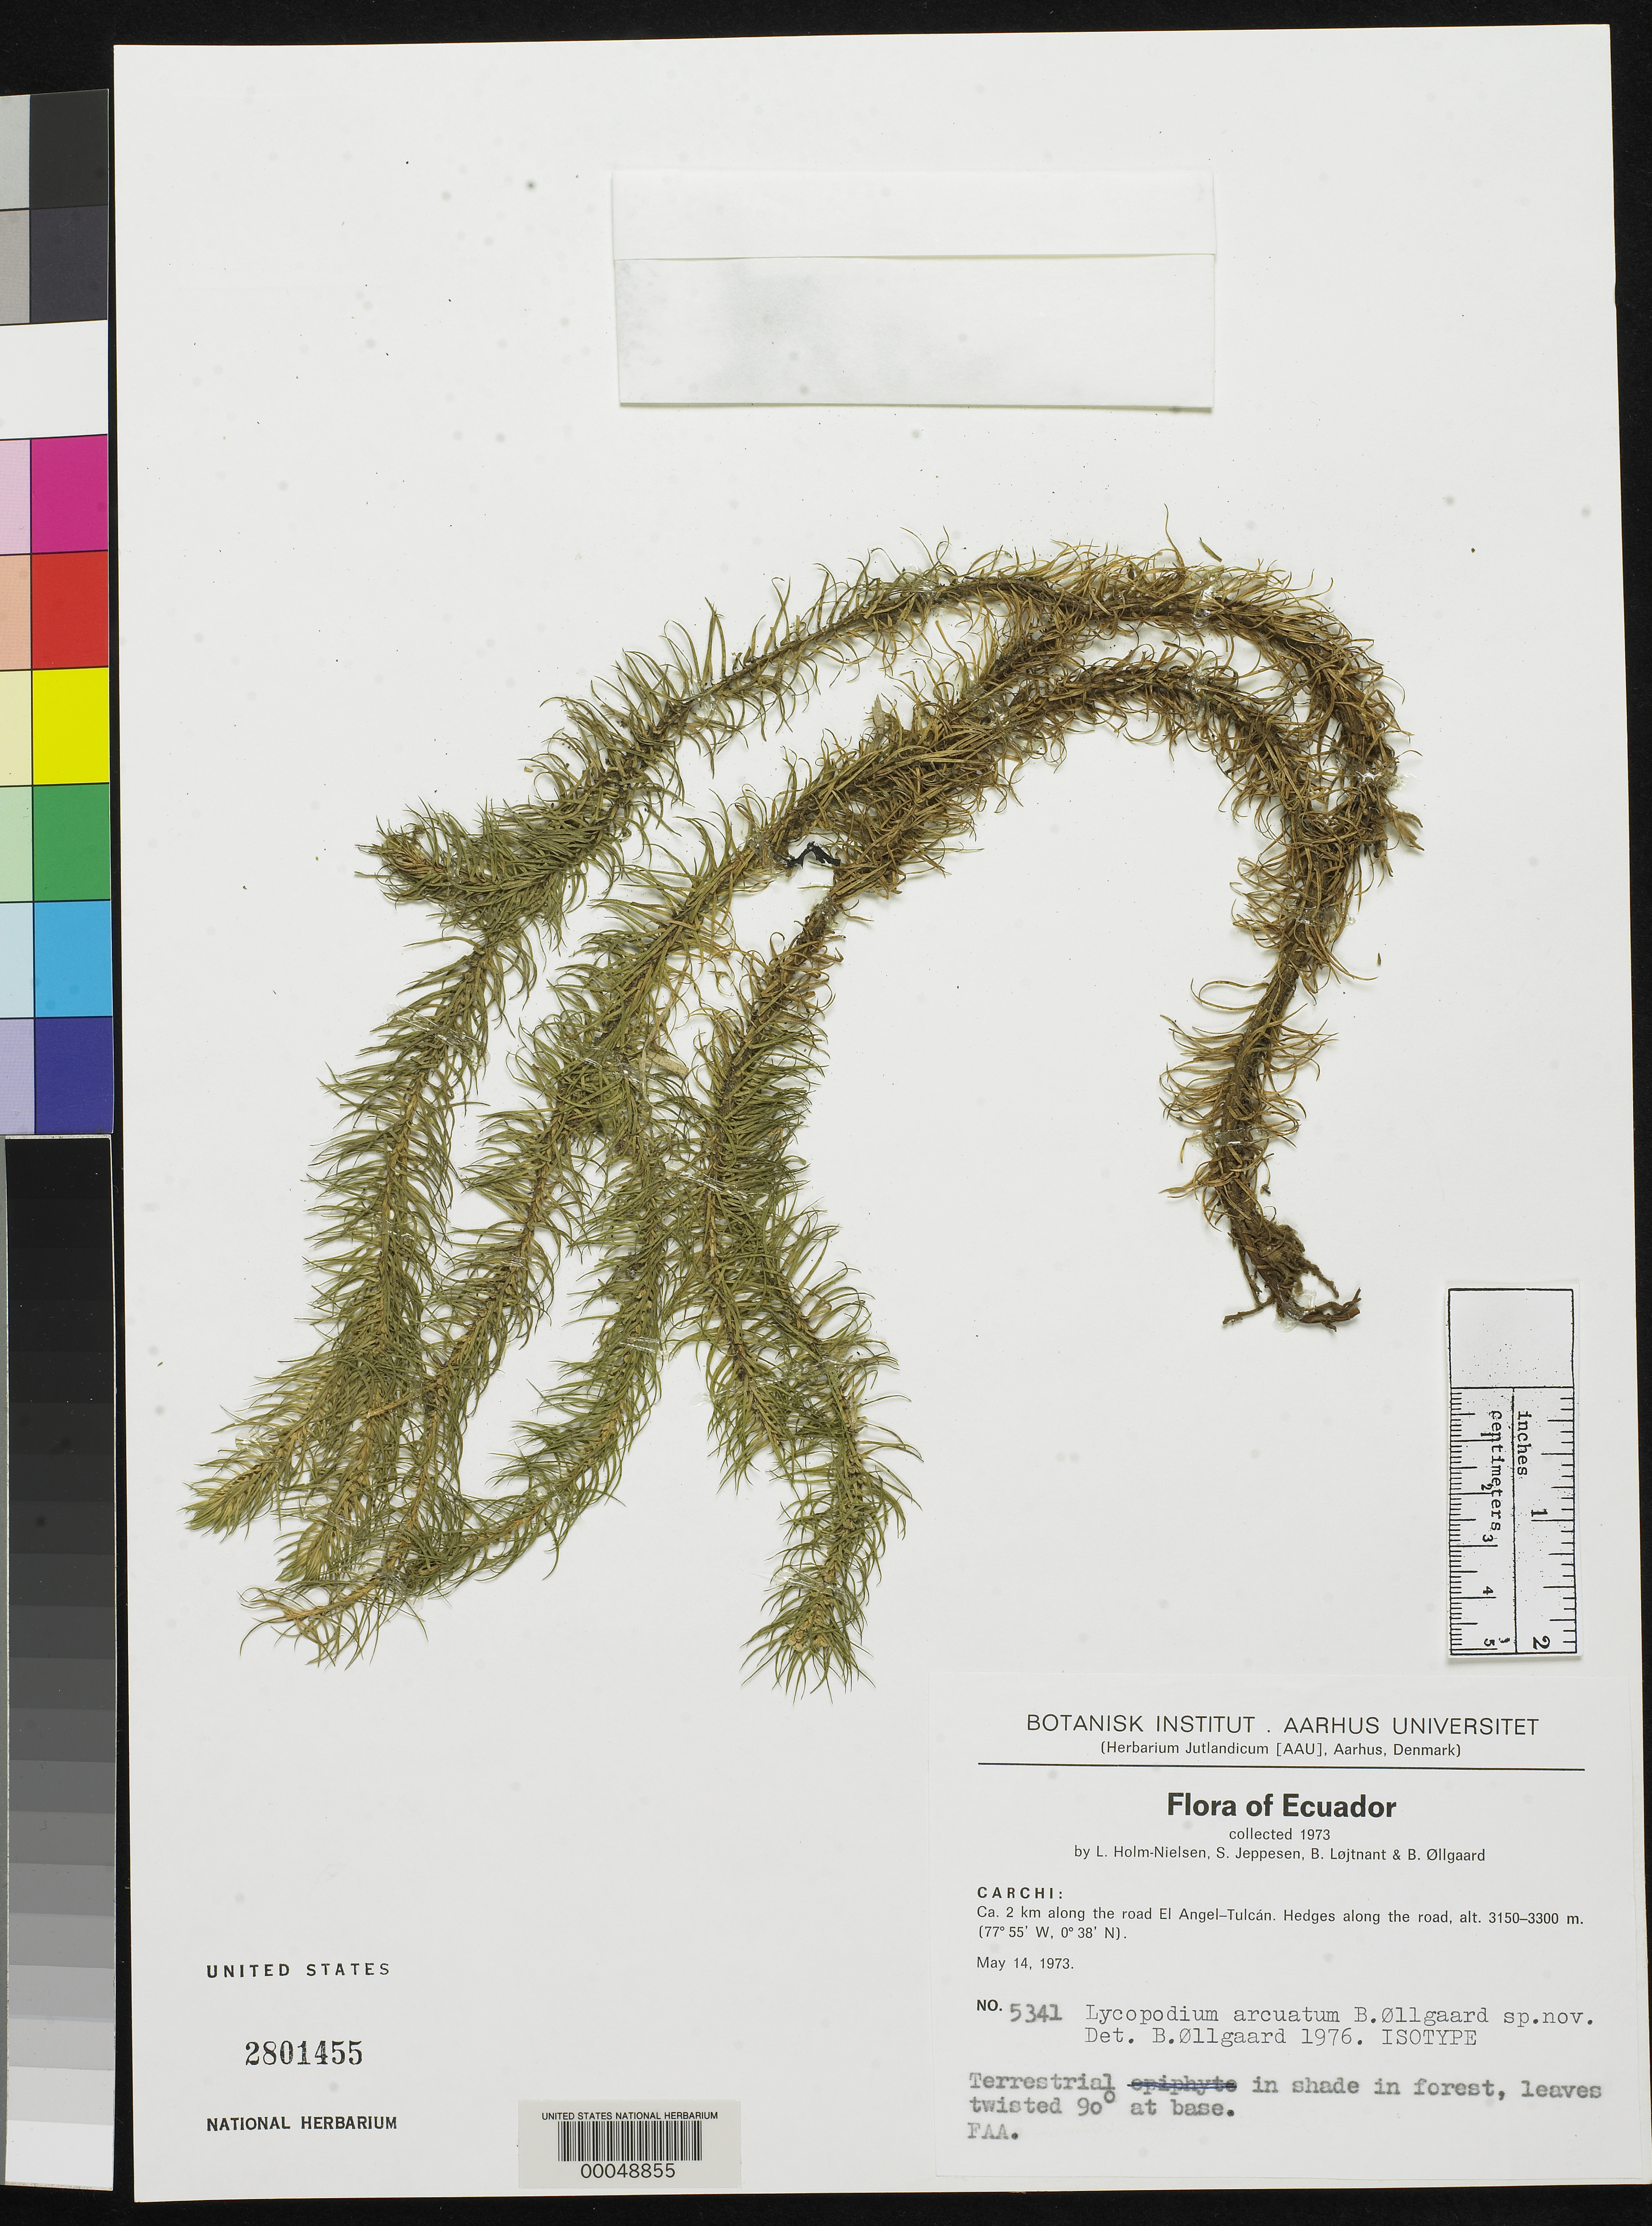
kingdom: Plantae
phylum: Tracheophyta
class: Lycopodiopsida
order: Lycopodiales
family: Lycopodiaceae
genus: Huperzia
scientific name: Huperzia arcuata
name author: B. Øllg.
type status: Isotype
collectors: L. B. Holm-Nielsen, S. Jeppesen, B. Löjtnant & B. Øllgaard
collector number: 5341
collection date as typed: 14 May 1973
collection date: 1973-05-14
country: Ecuador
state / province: Carchi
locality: Ca. 2 km along El Angel - Tulcan road.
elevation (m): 3150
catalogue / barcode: US 2801455